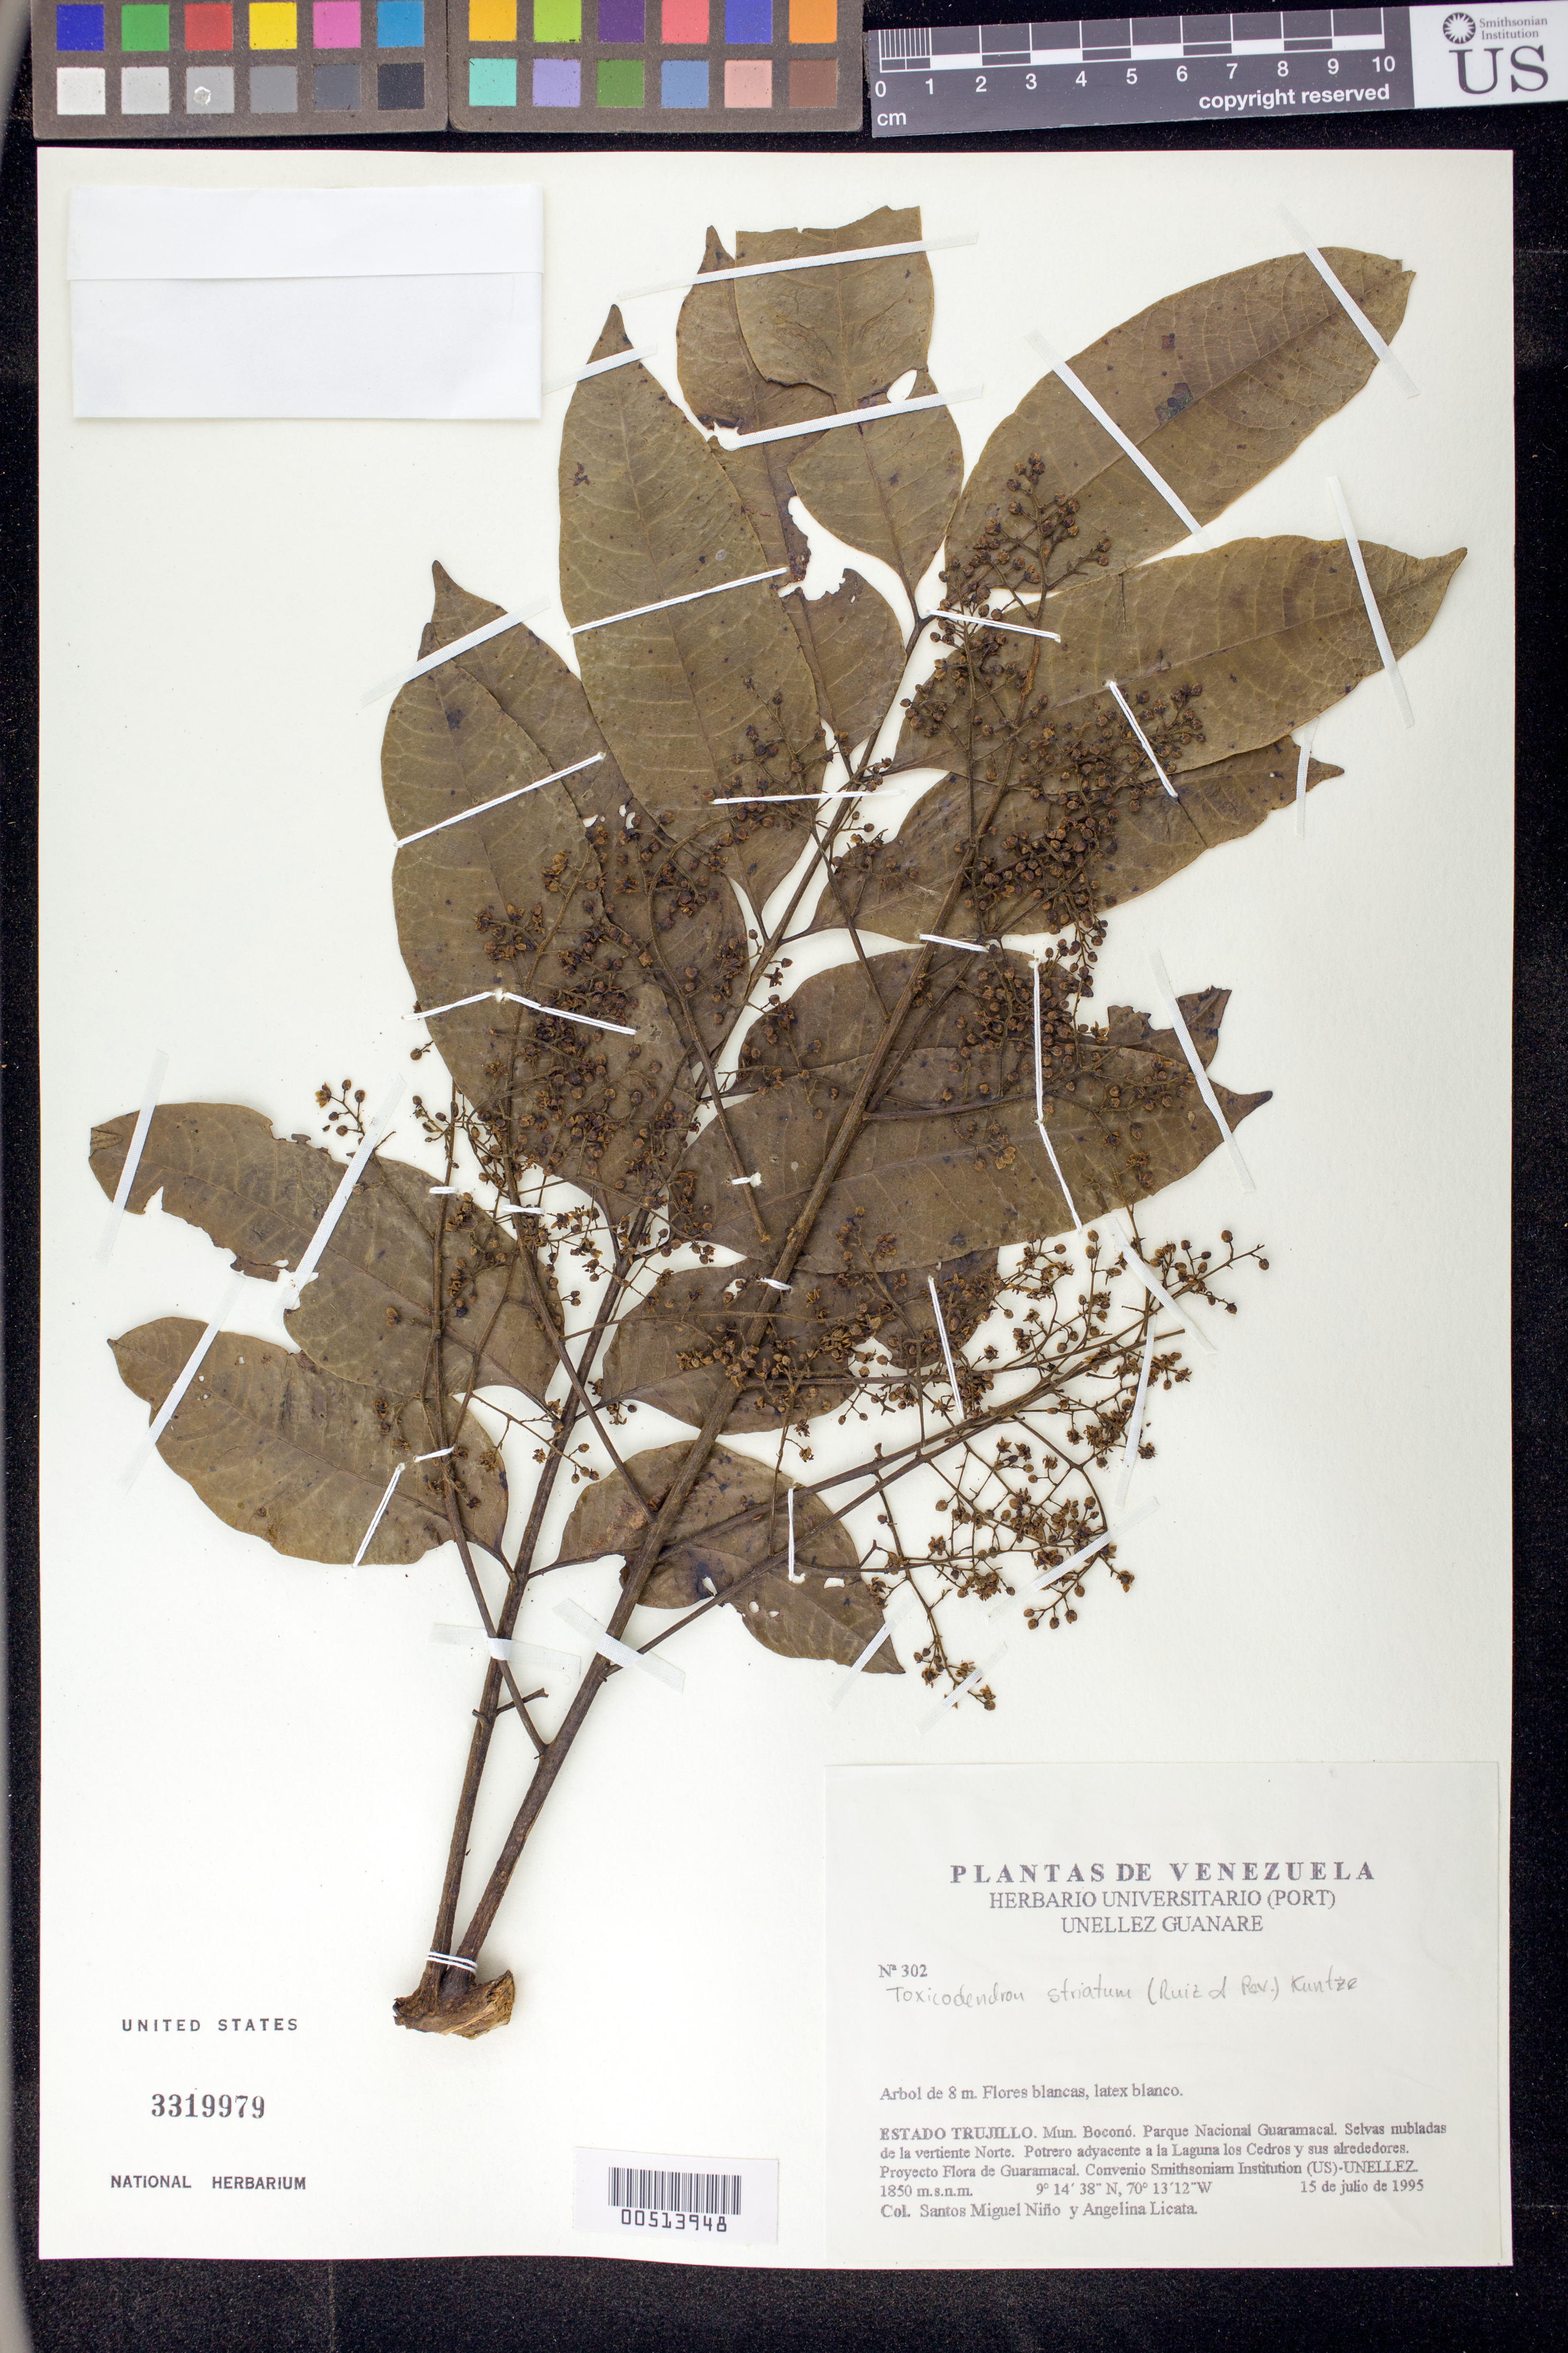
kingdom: Plantae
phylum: Tracheophyta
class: Magnoliopsida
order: Sapindales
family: Anacardiaceae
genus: Toxicodendron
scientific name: Toxicodendron striatum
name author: (Ruiz & Pav.) Kuntze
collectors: S. M. Niño & A. Licata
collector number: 302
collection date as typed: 15 Jul 1995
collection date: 1995-07-15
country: Venezuela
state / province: Trujillo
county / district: Boconó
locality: Parque Nacional Guaramacal, potrero adyacente a la Laguna de Los Cedros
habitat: Selva nubladas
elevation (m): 1850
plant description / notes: PORT, US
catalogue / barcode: US 3319979